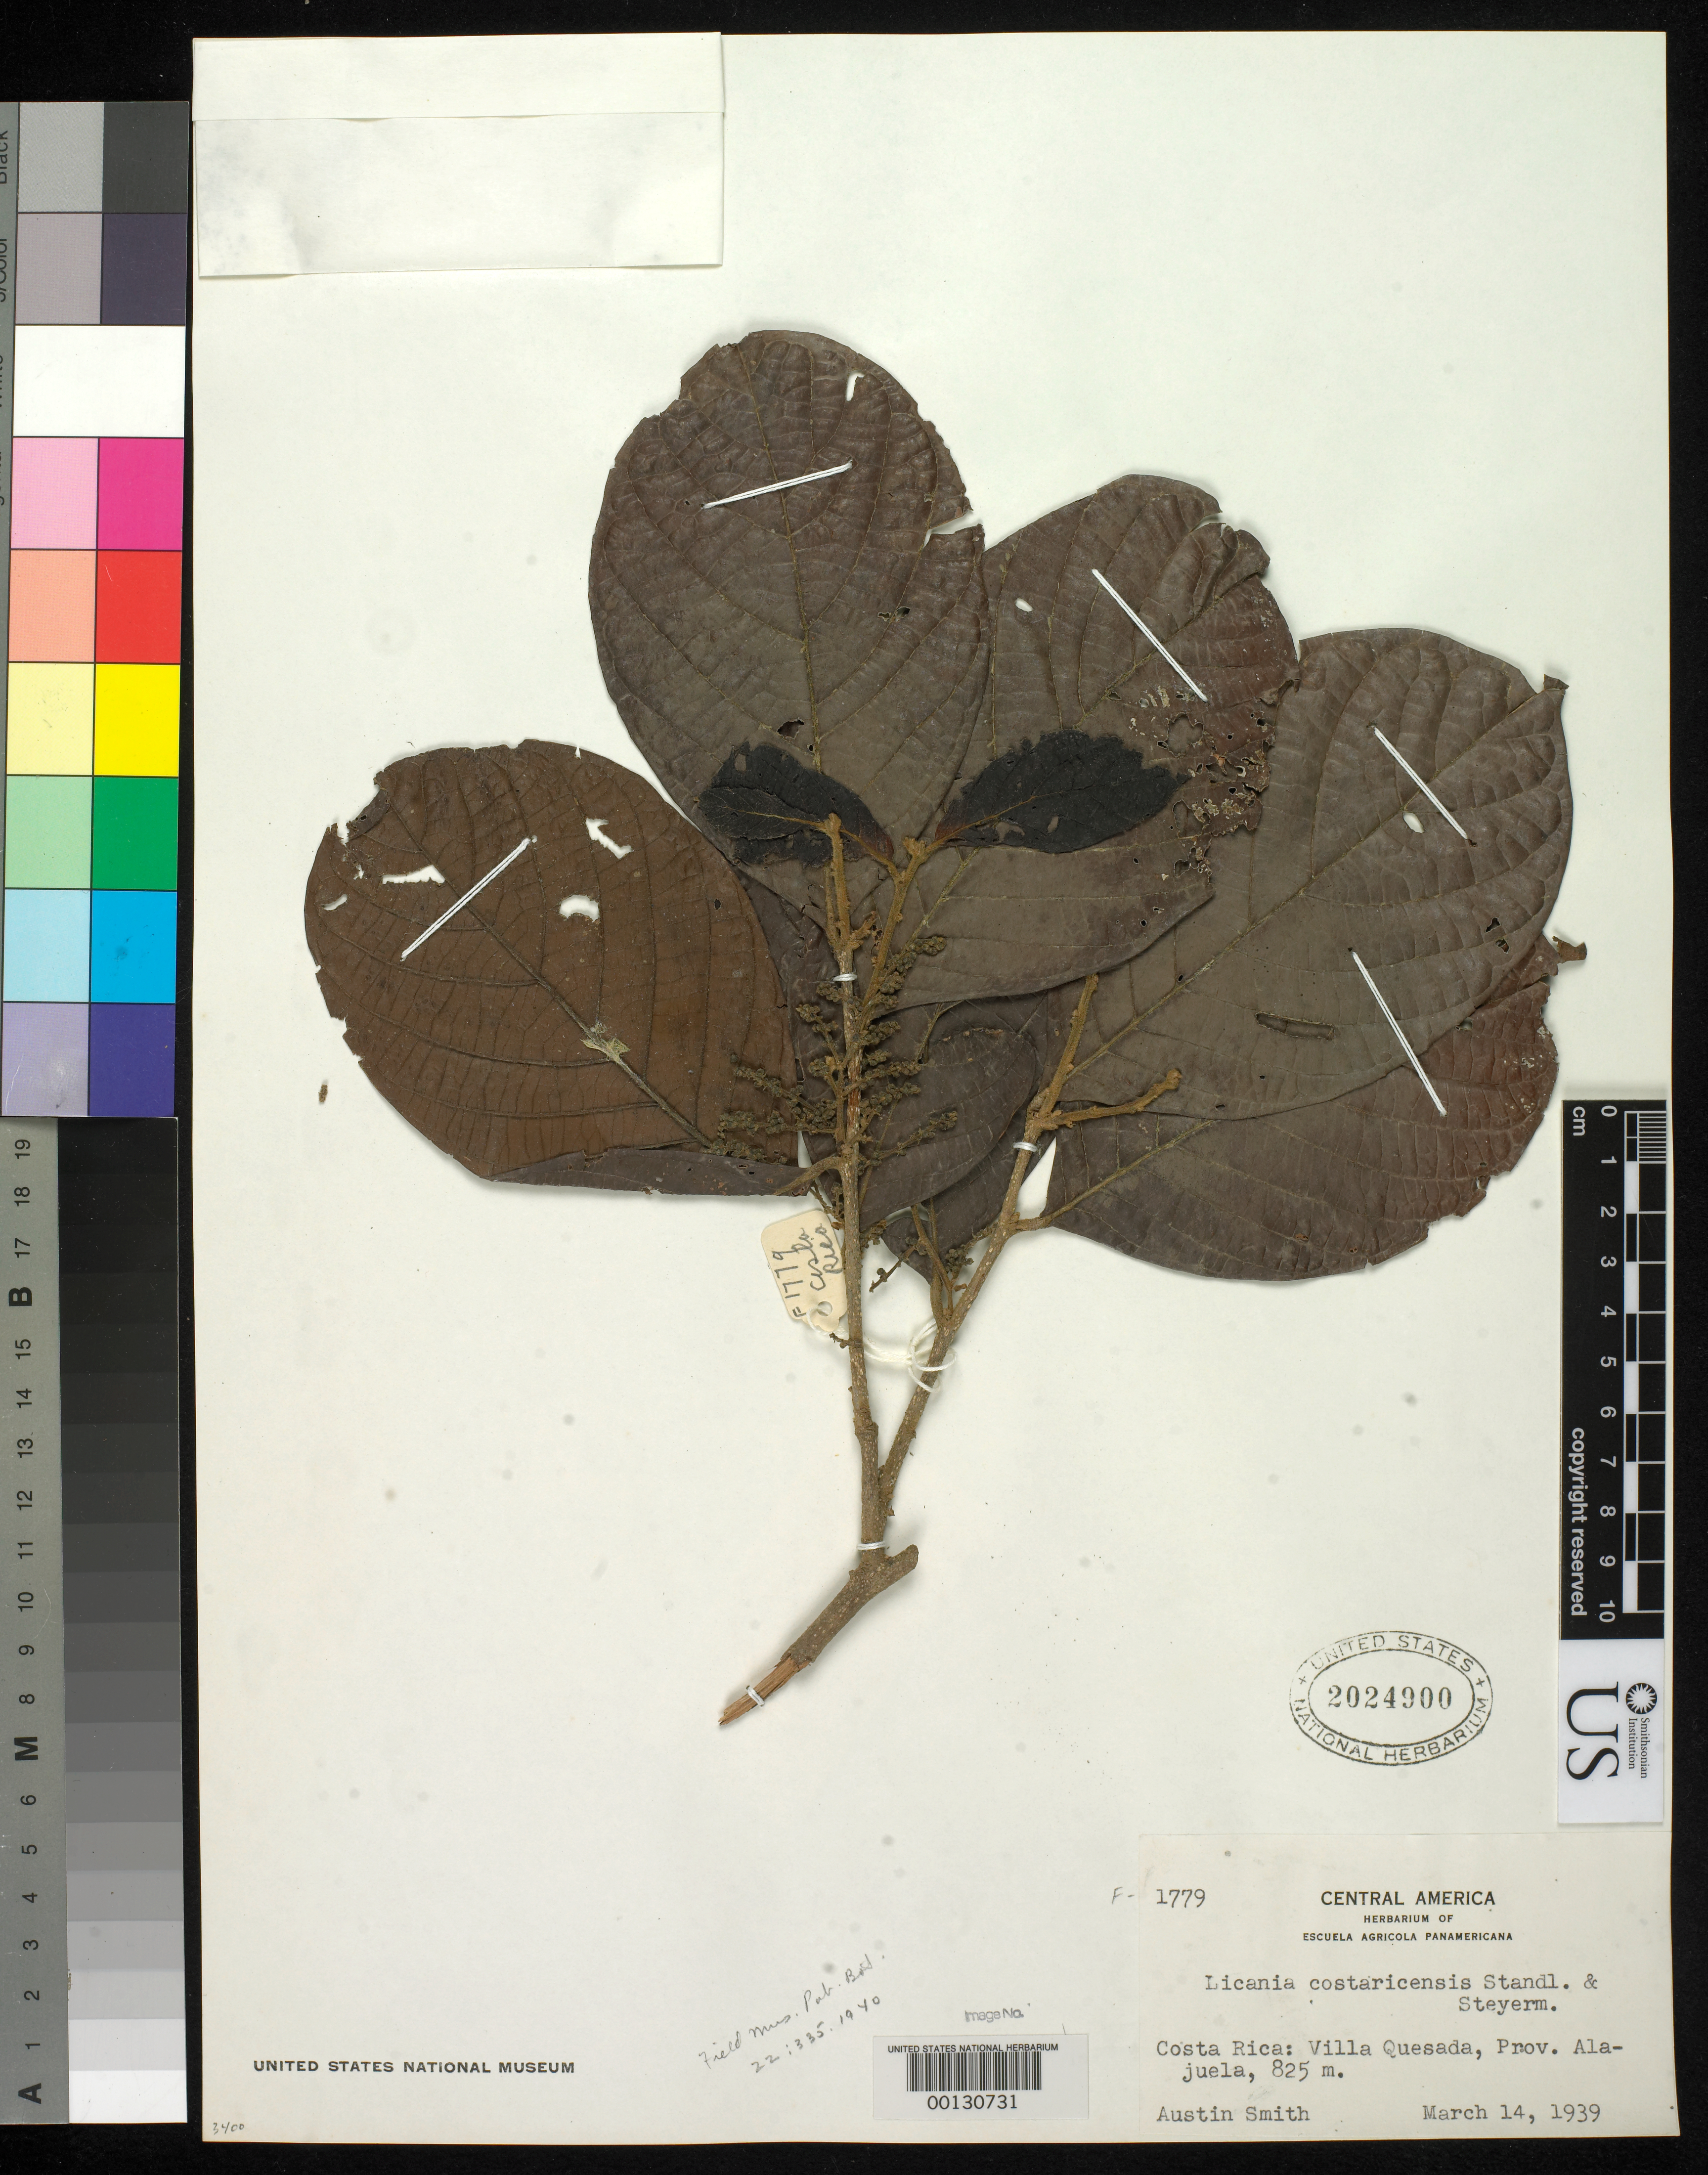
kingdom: Plantae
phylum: Tracheophyta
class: Magnoliopsida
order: Malpighiales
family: Chrysobalanaceae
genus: Licania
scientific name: Licania costaricensis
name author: Standl. & Steyerm.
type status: Isotype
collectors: Aust P. Smith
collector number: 1779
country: Costa Rica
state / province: Alajuela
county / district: San Carlos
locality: Villa Quesada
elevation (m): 825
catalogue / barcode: US 2024900